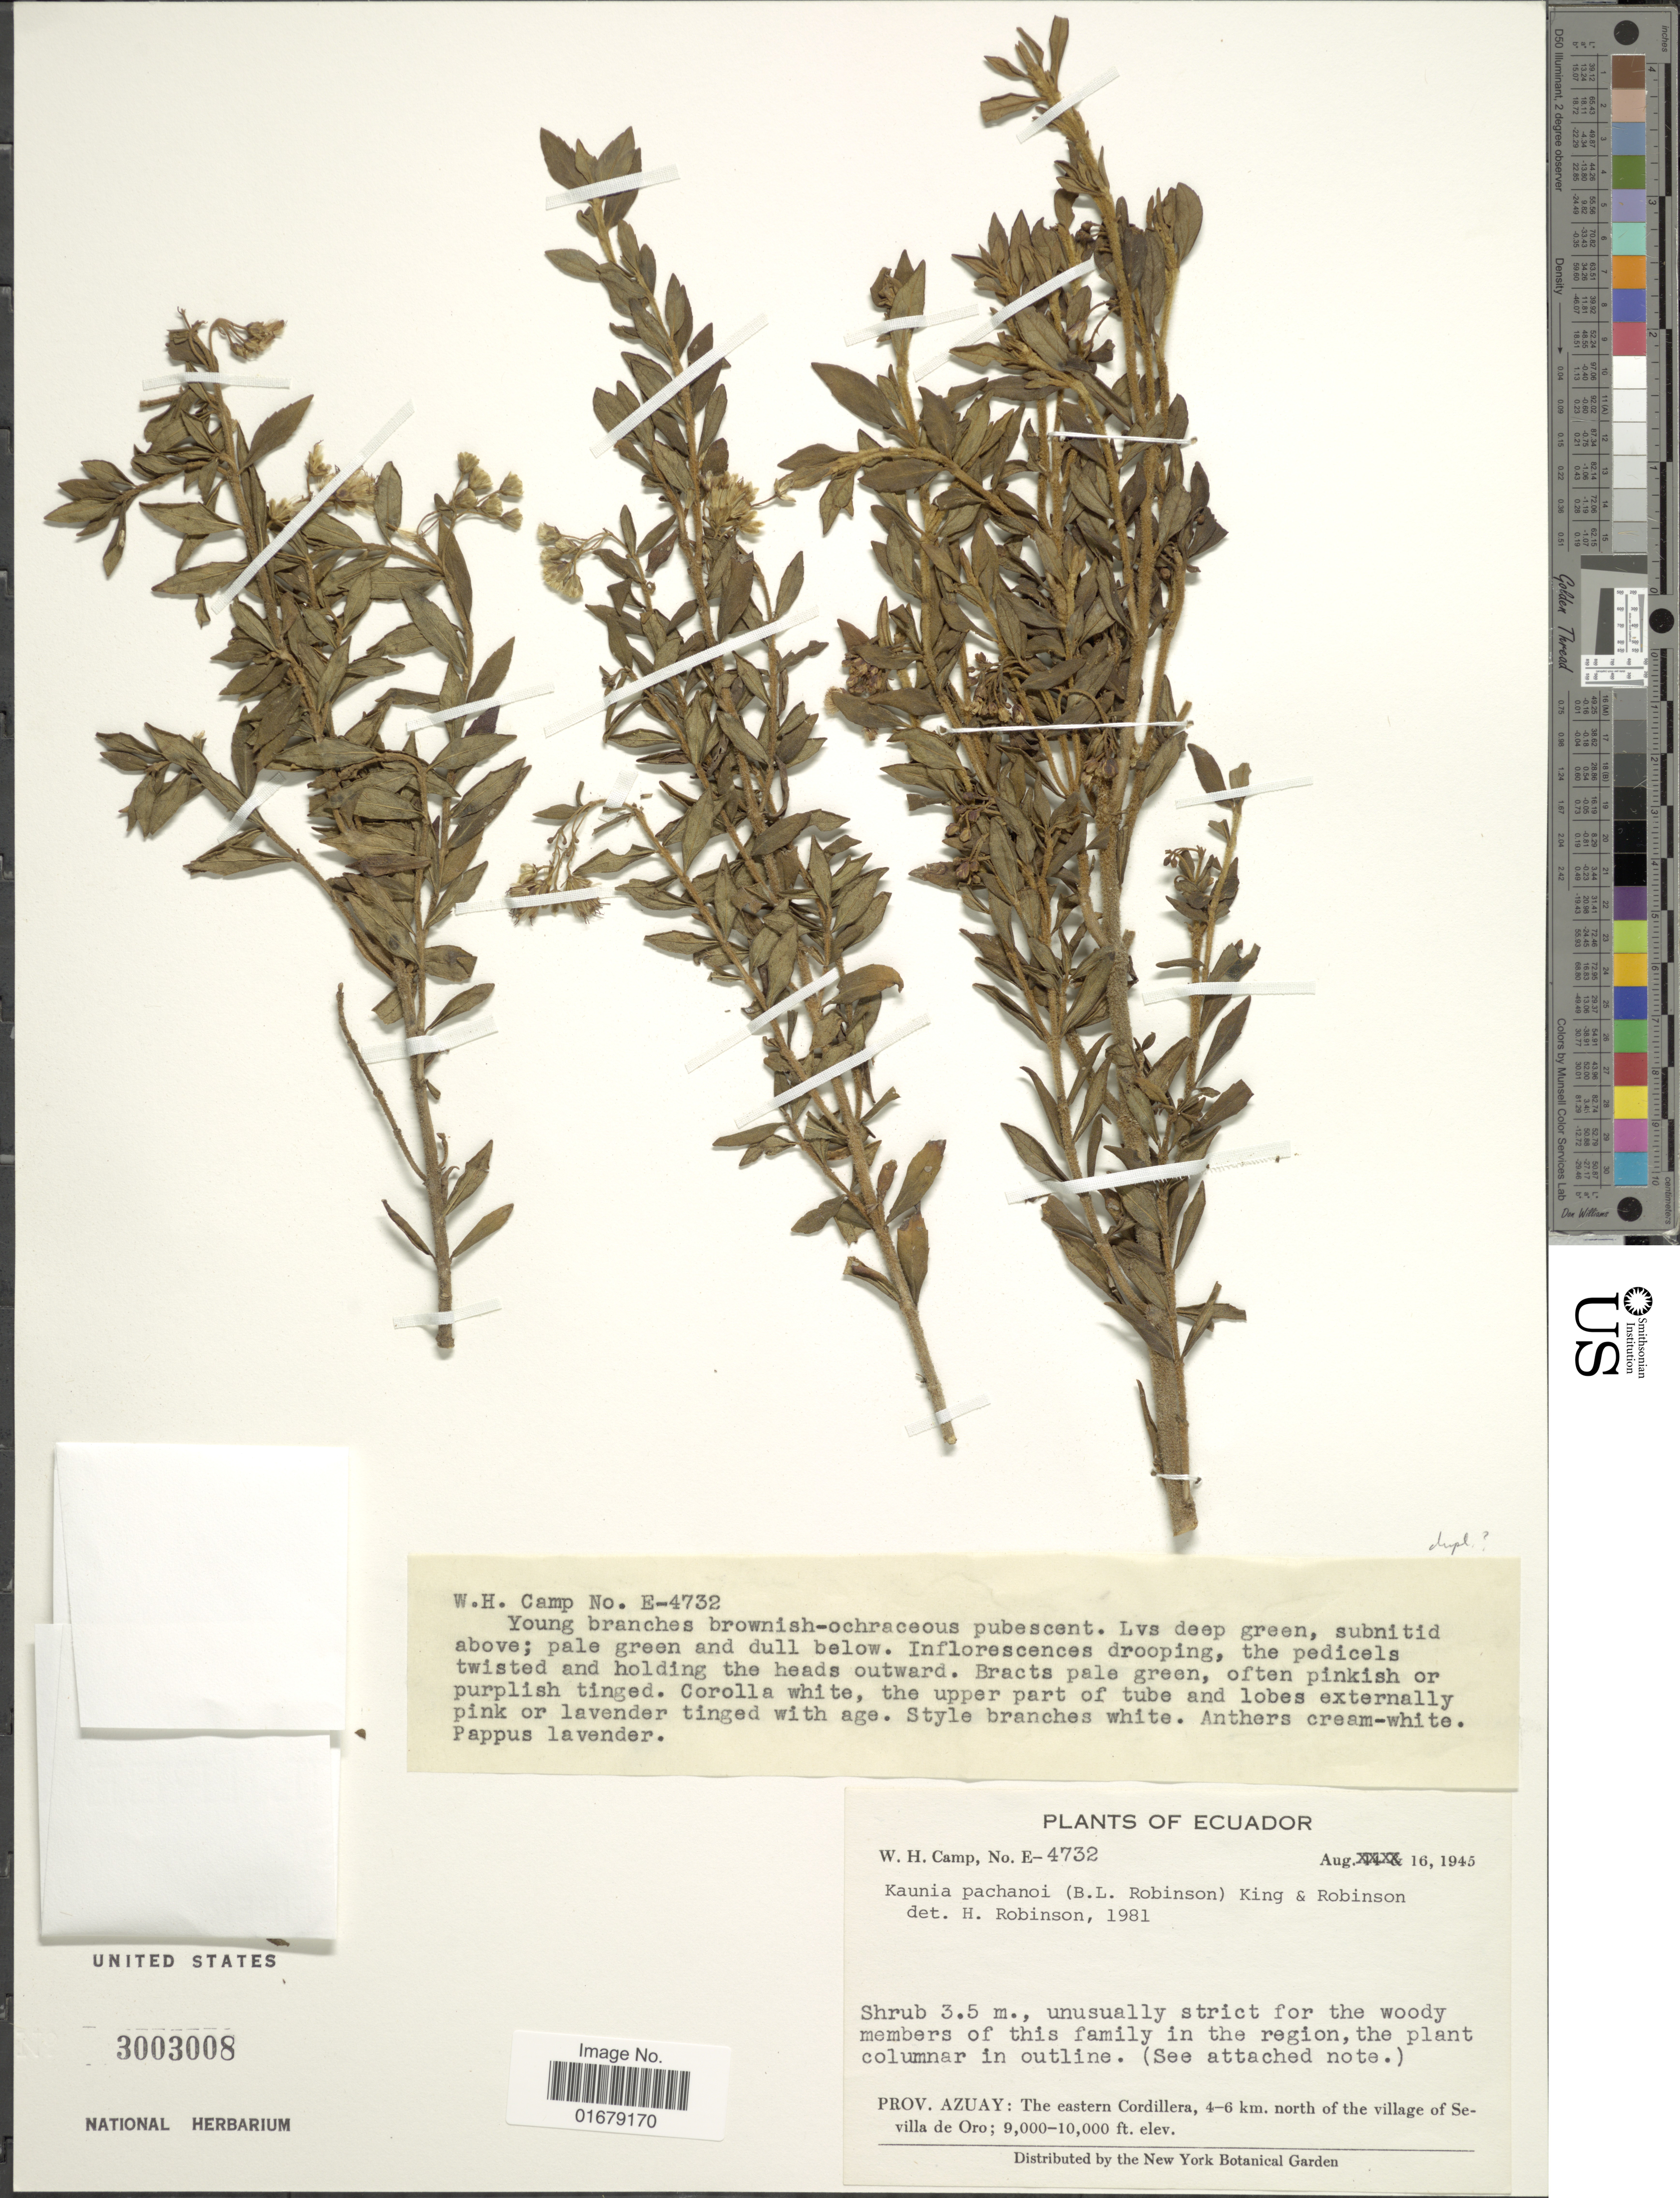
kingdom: Plantae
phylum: Tracheophyta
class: Magnoliopsida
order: Asterales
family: Asteraceae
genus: Kaunia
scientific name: Kaunia pachanoi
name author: (B.L. Rob.) R.M. King & H. Rob.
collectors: W. H. Camp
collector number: E-4732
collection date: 1945-08-16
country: Ecuador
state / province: Azuay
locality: Ecuador. Prov. Azuay: The eastern Cordillera, 4-6 km. north of the village of Sevilla de Oro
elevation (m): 2743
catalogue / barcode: US 3003008